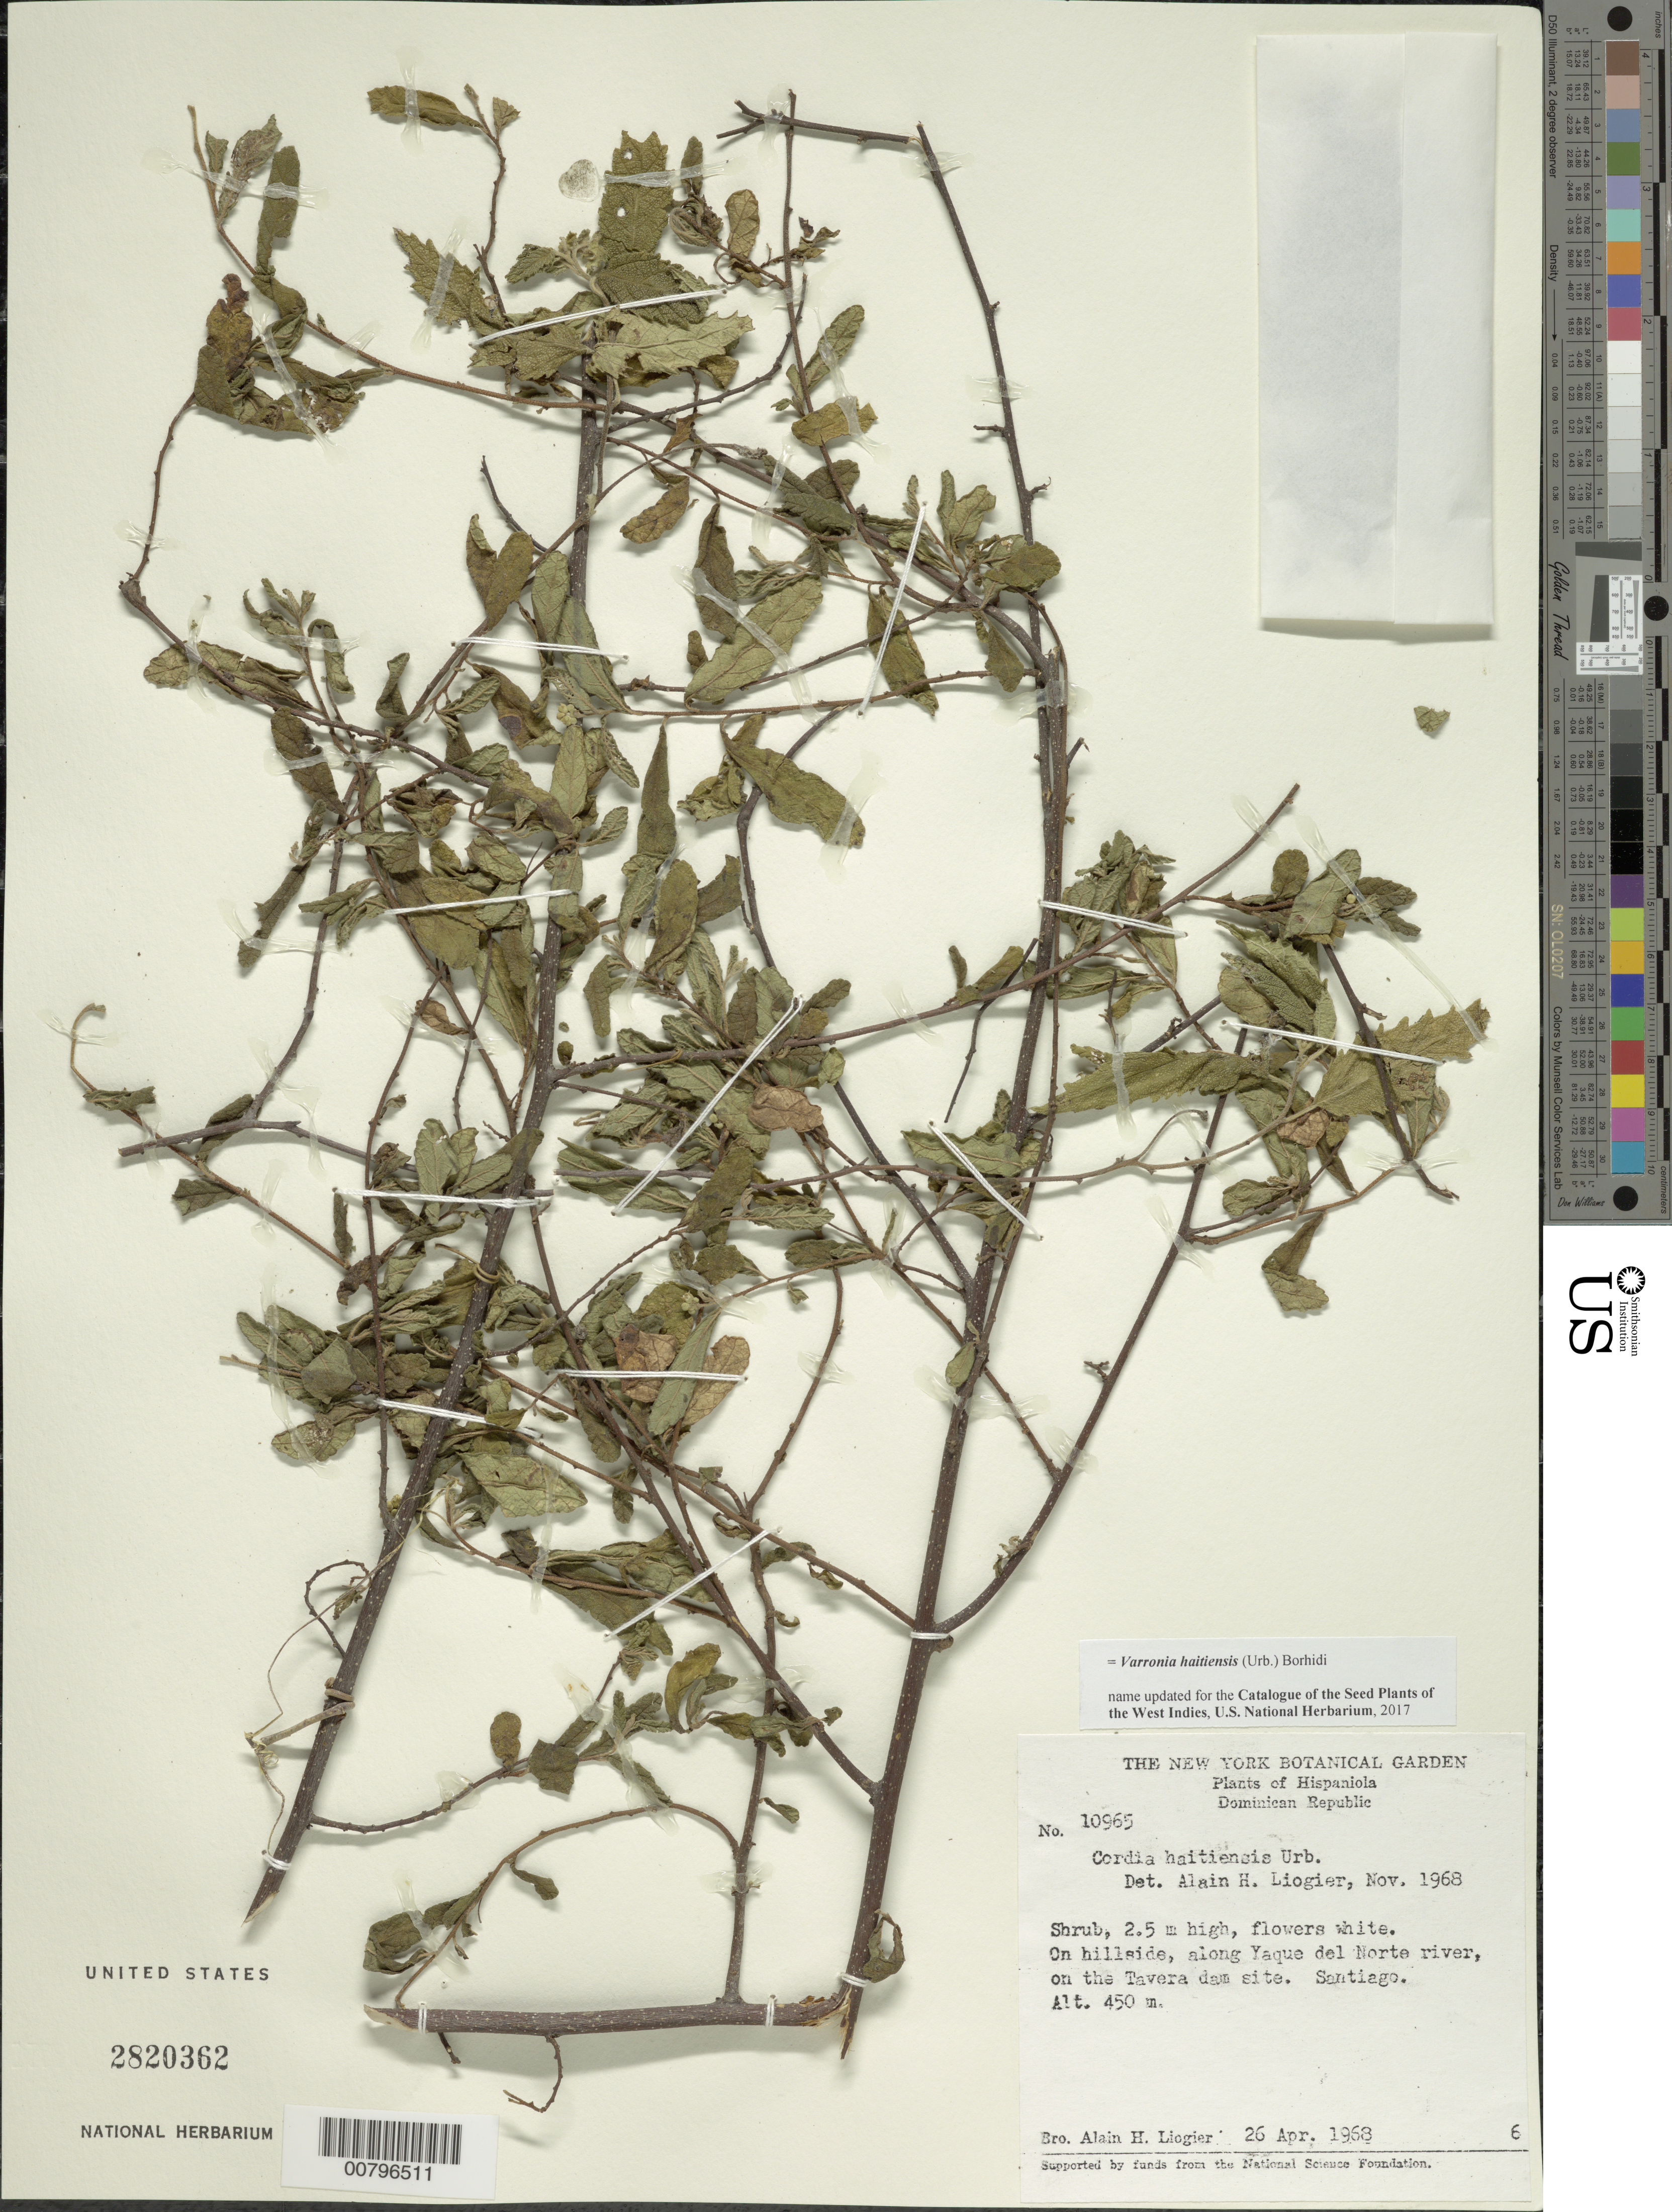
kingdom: Plantae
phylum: Tracheophyta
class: Magnoliopsida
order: Boraginales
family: Cordiaceae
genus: Varronia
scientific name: Varronia haitiensis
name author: (Urb.) Borhidi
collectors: A. H. Liogier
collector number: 10965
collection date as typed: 26 Apr 1968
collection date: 1968-04-26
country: Dominican Republic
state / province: Santiago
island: Hispaniola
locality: Along Yaque del Norte River, on the Tavera dam site.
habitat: On hillside.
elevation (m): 450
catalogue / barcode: US 2820362